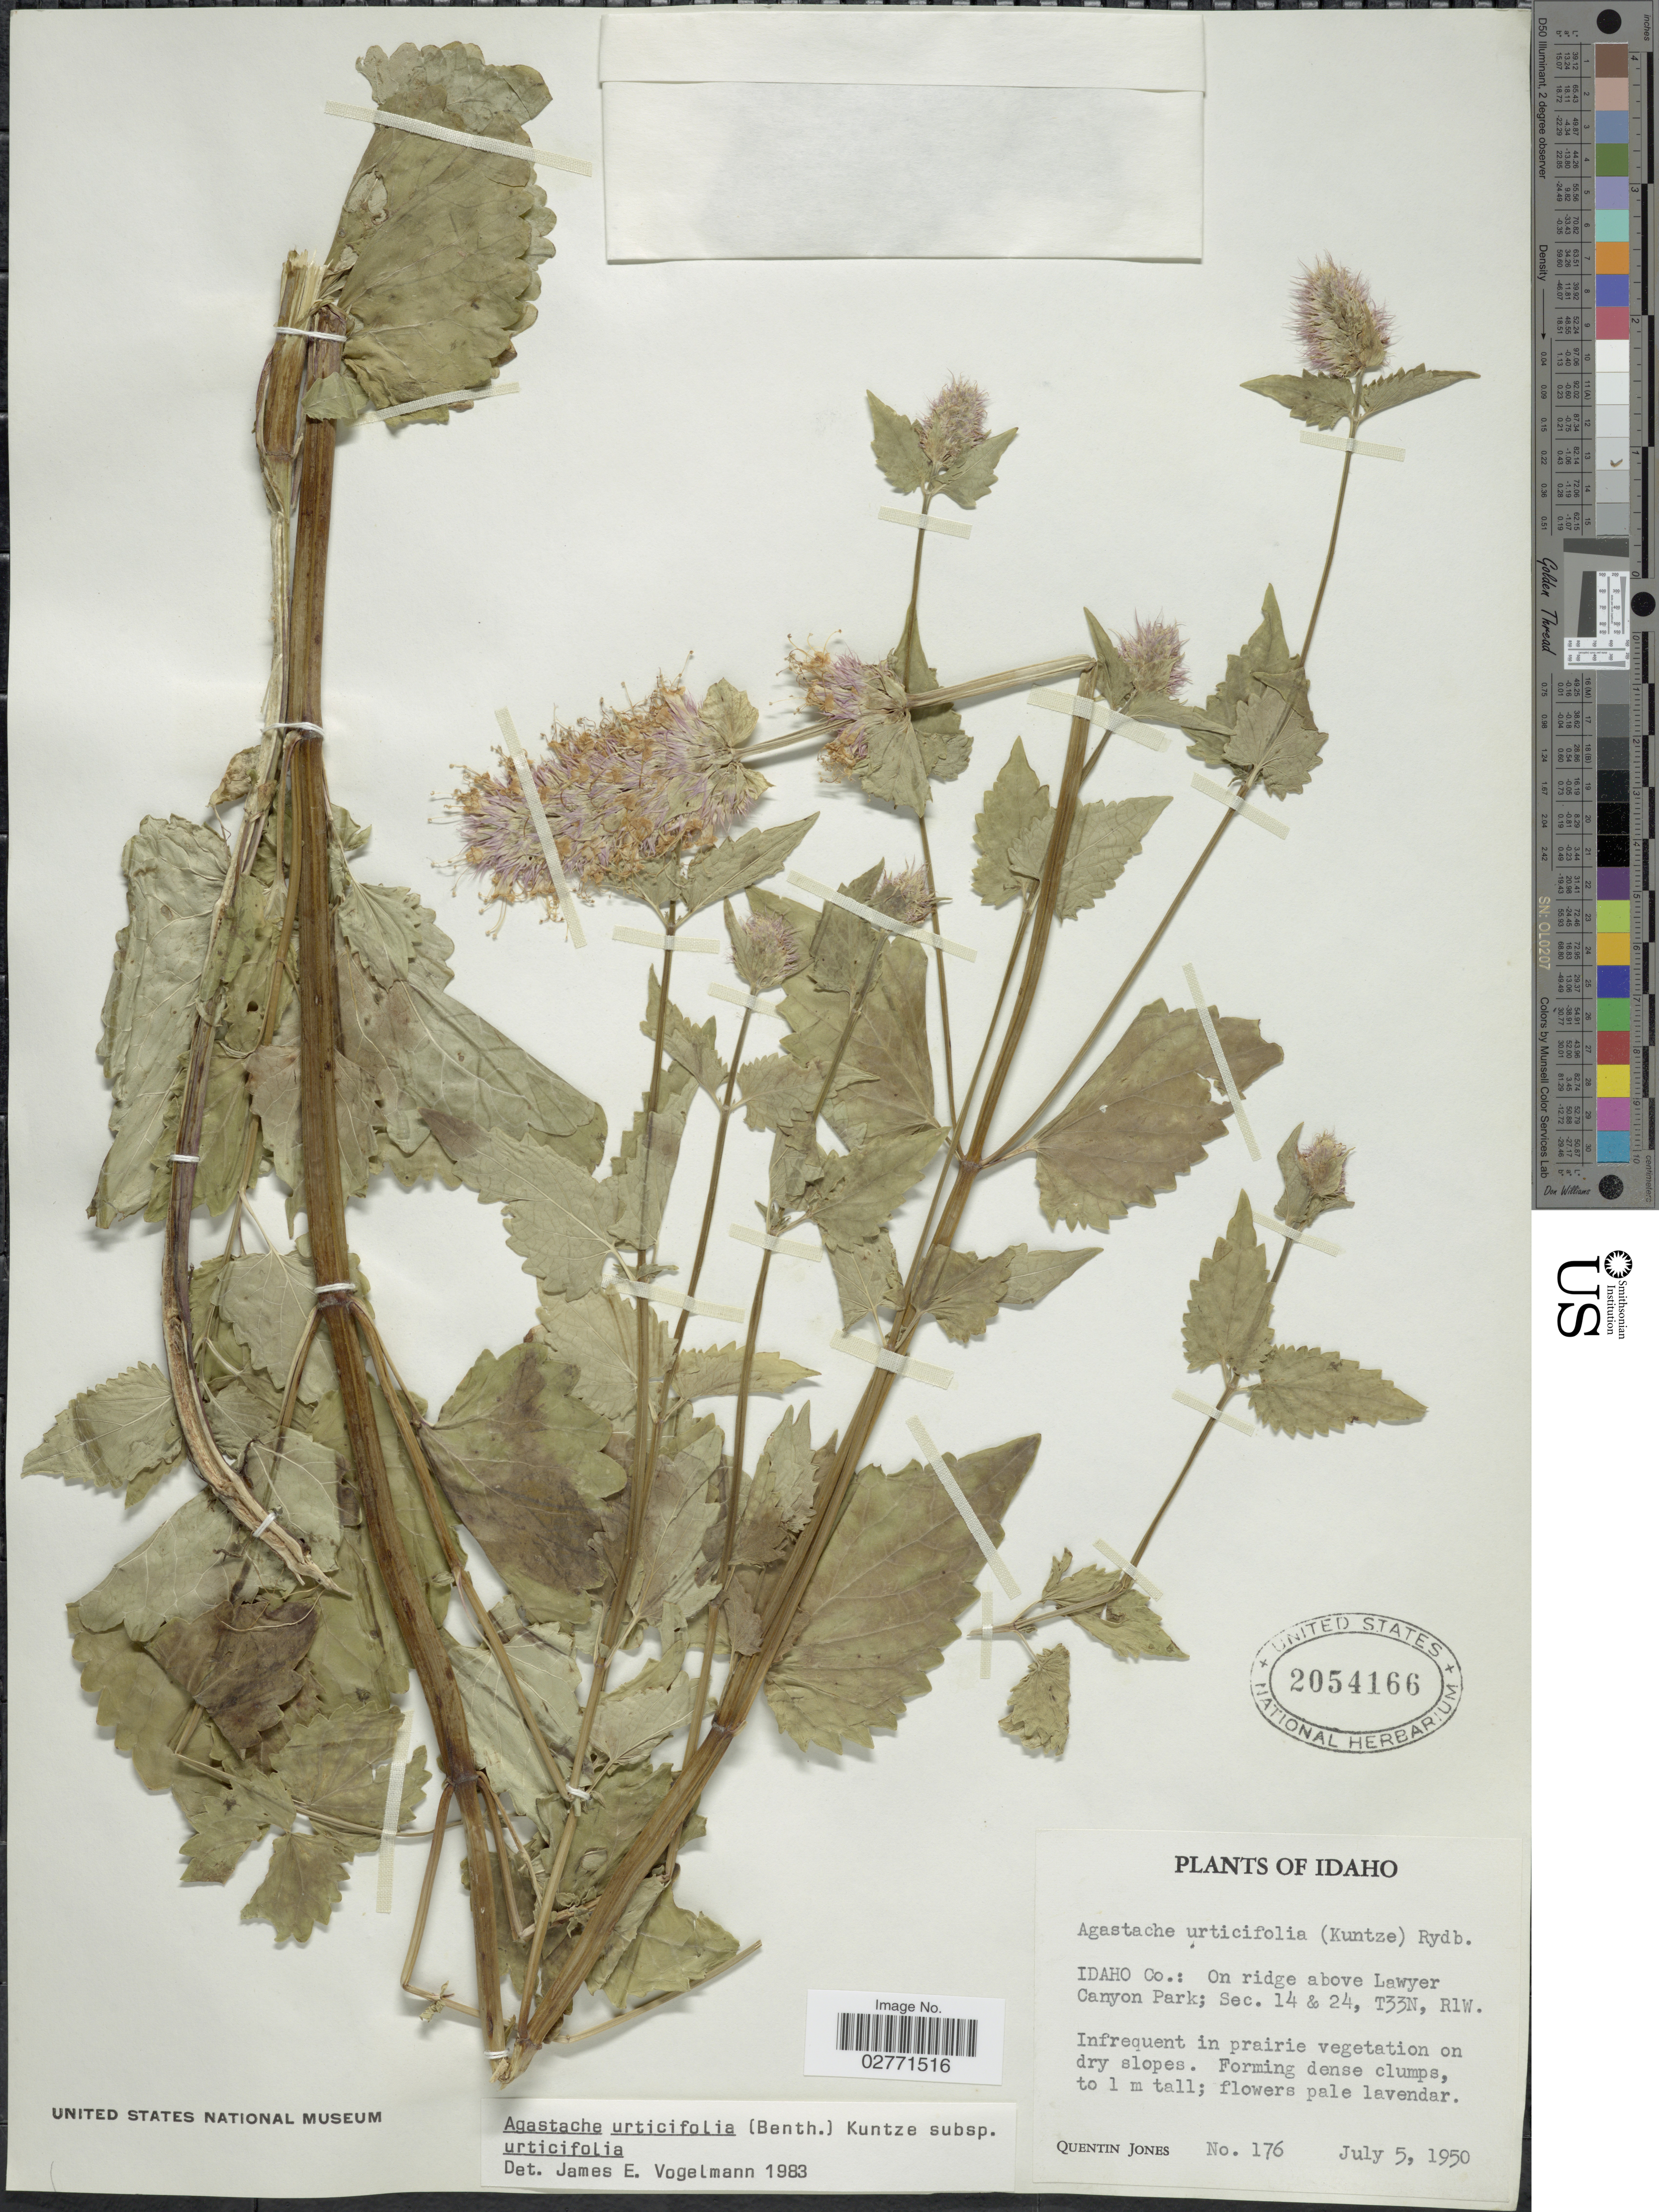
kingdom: Plantae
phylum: Tracheophyta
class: Magnoliopsida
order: Lamiales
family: Lamiaceae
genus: Agastache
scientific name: Agastache urticifolia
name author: (Benth.) Kuntze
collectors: Q. Jones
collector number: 176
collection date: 1950-07-05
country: United States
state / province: Idaho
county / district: Idaho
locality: On ridge above Lawyer Canyon Park; Sec. 14 & 24, T33N, R1W.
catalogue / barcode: US 2054166